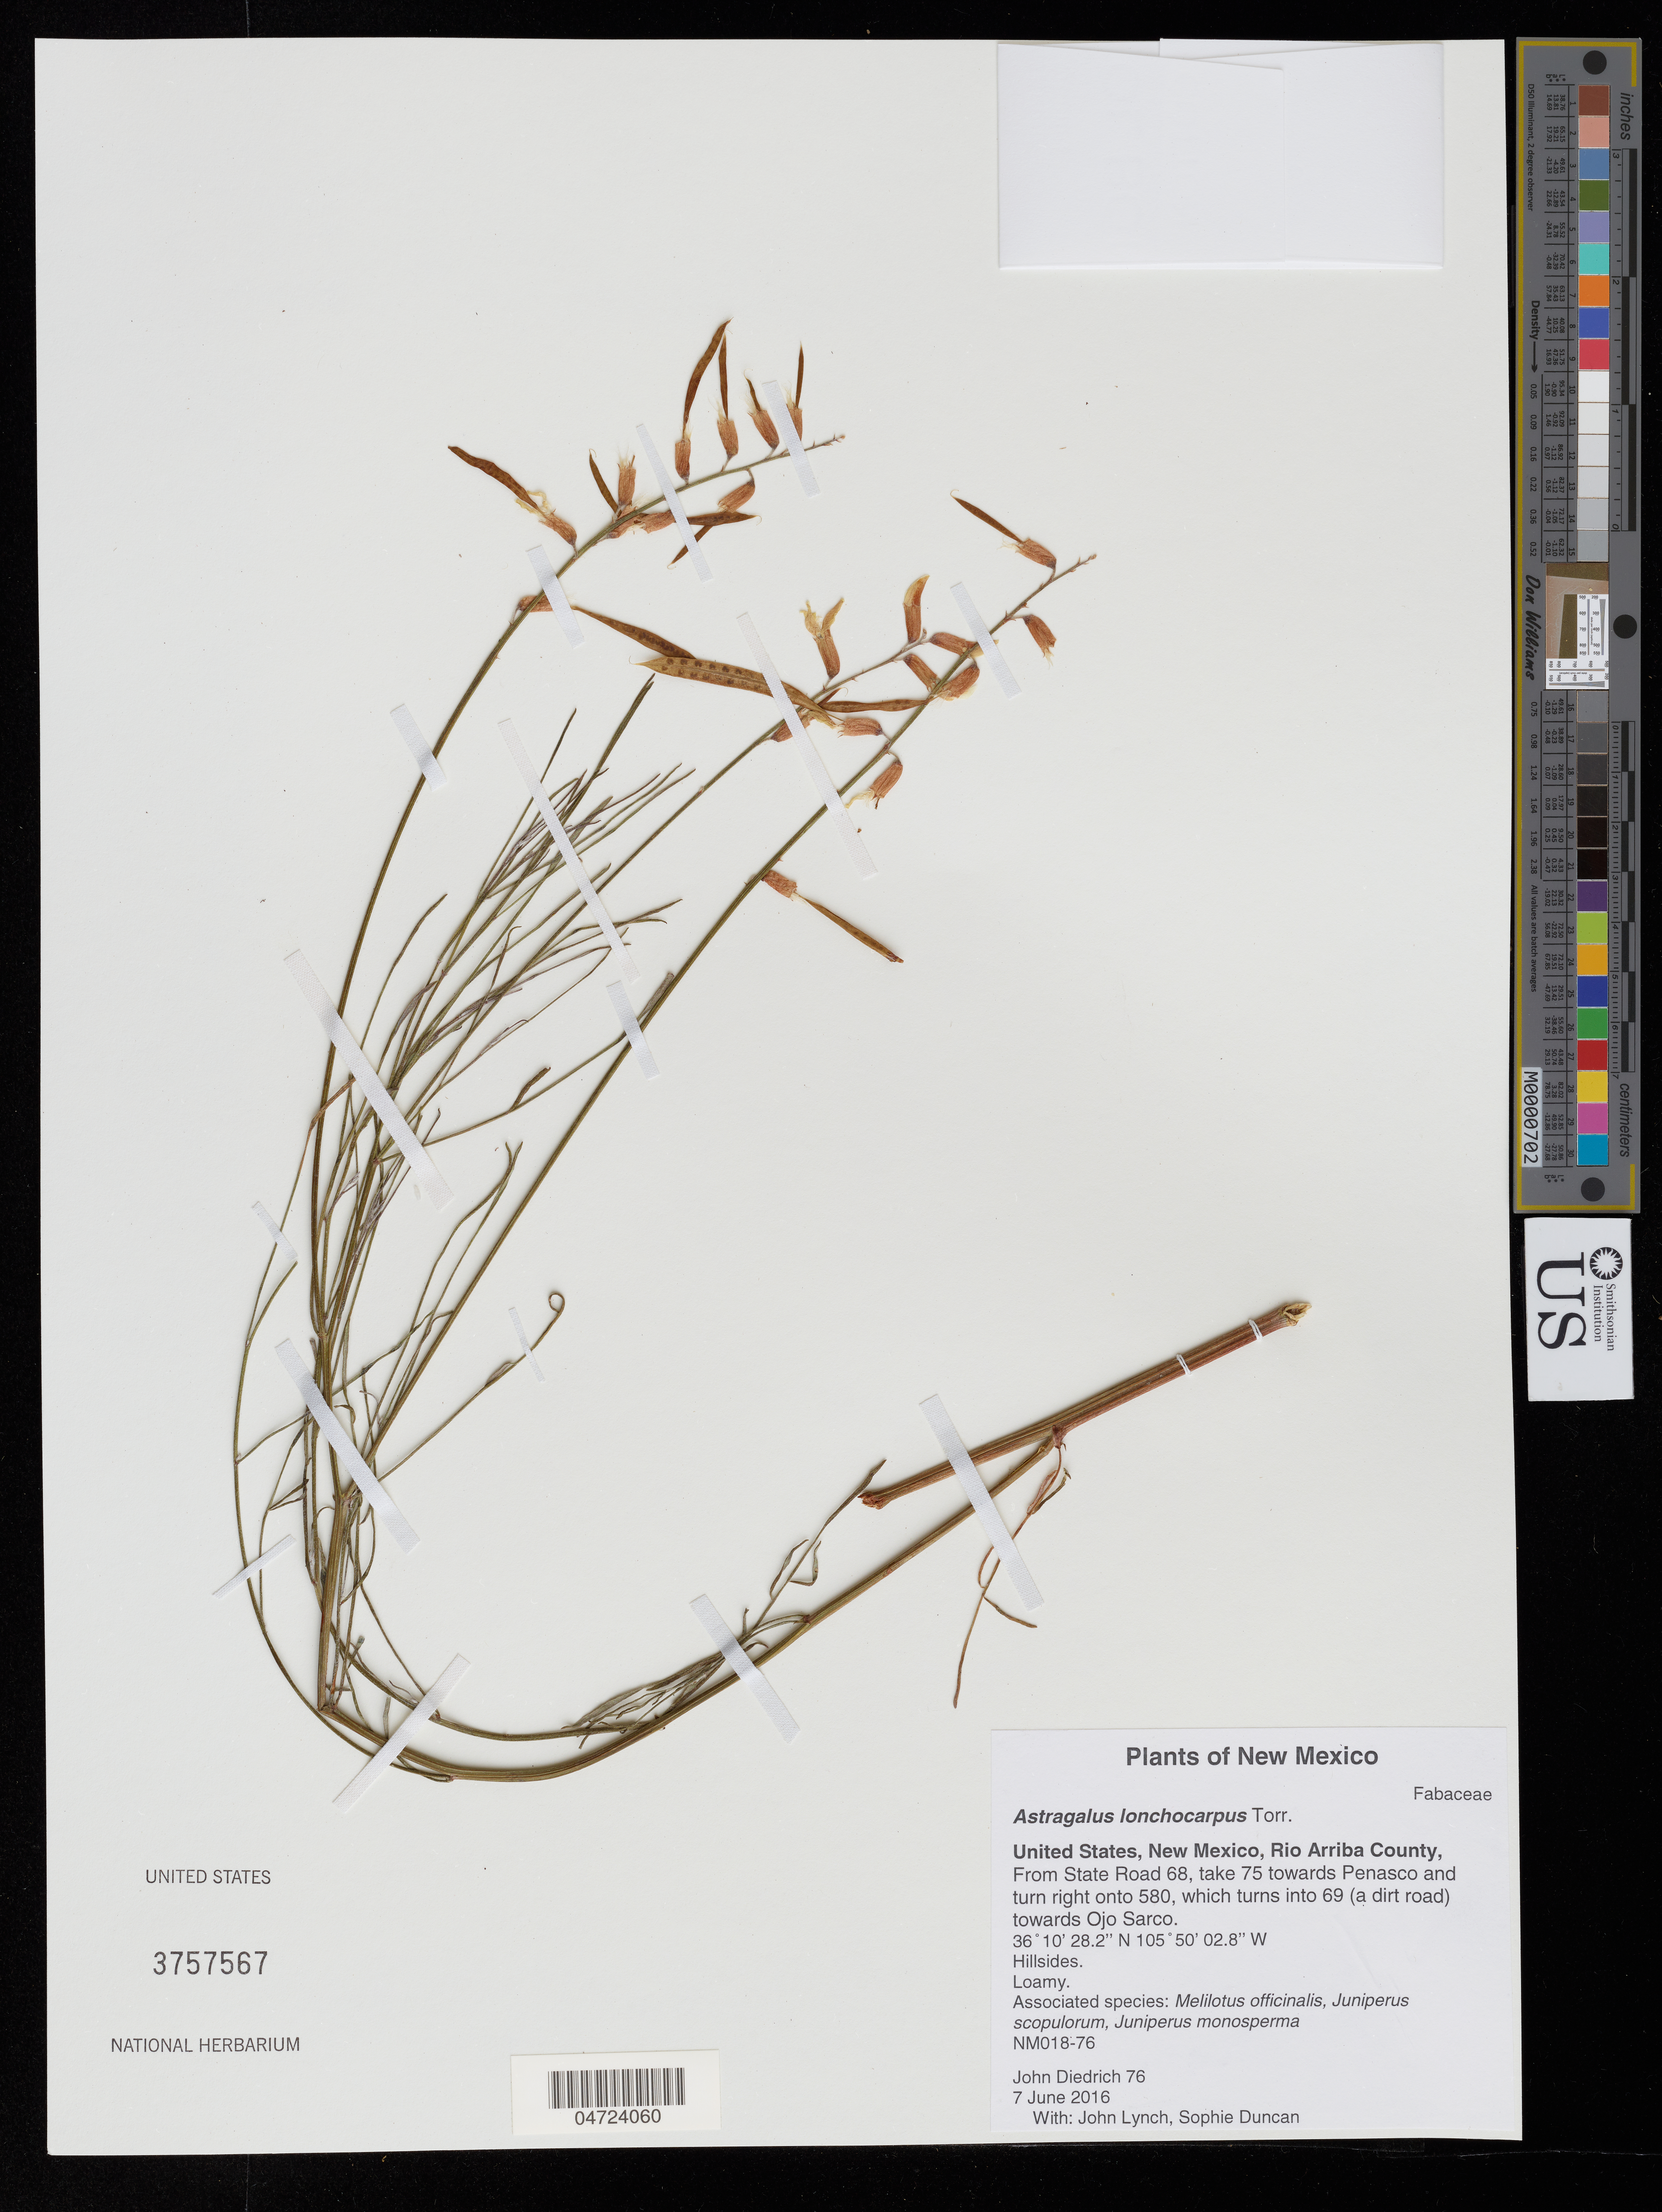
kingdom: Plantae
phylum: Tracheophyta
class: Magnoliopsida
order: Fabales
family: Fabaceae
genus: Astragalus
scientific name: Astragalus lonchocarpus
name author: Torr.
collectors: J. Diedrich, J. Lynch & S. Duncan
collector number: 76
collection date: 2016-06-07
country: United States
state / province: New Mexico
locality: Rio Arriba County, From State Road 68, take 75 towards Penasco and turn right onto 580, which turns into 69 (a dirt road) towards Ojo Sarco.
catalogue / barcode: US 3757567